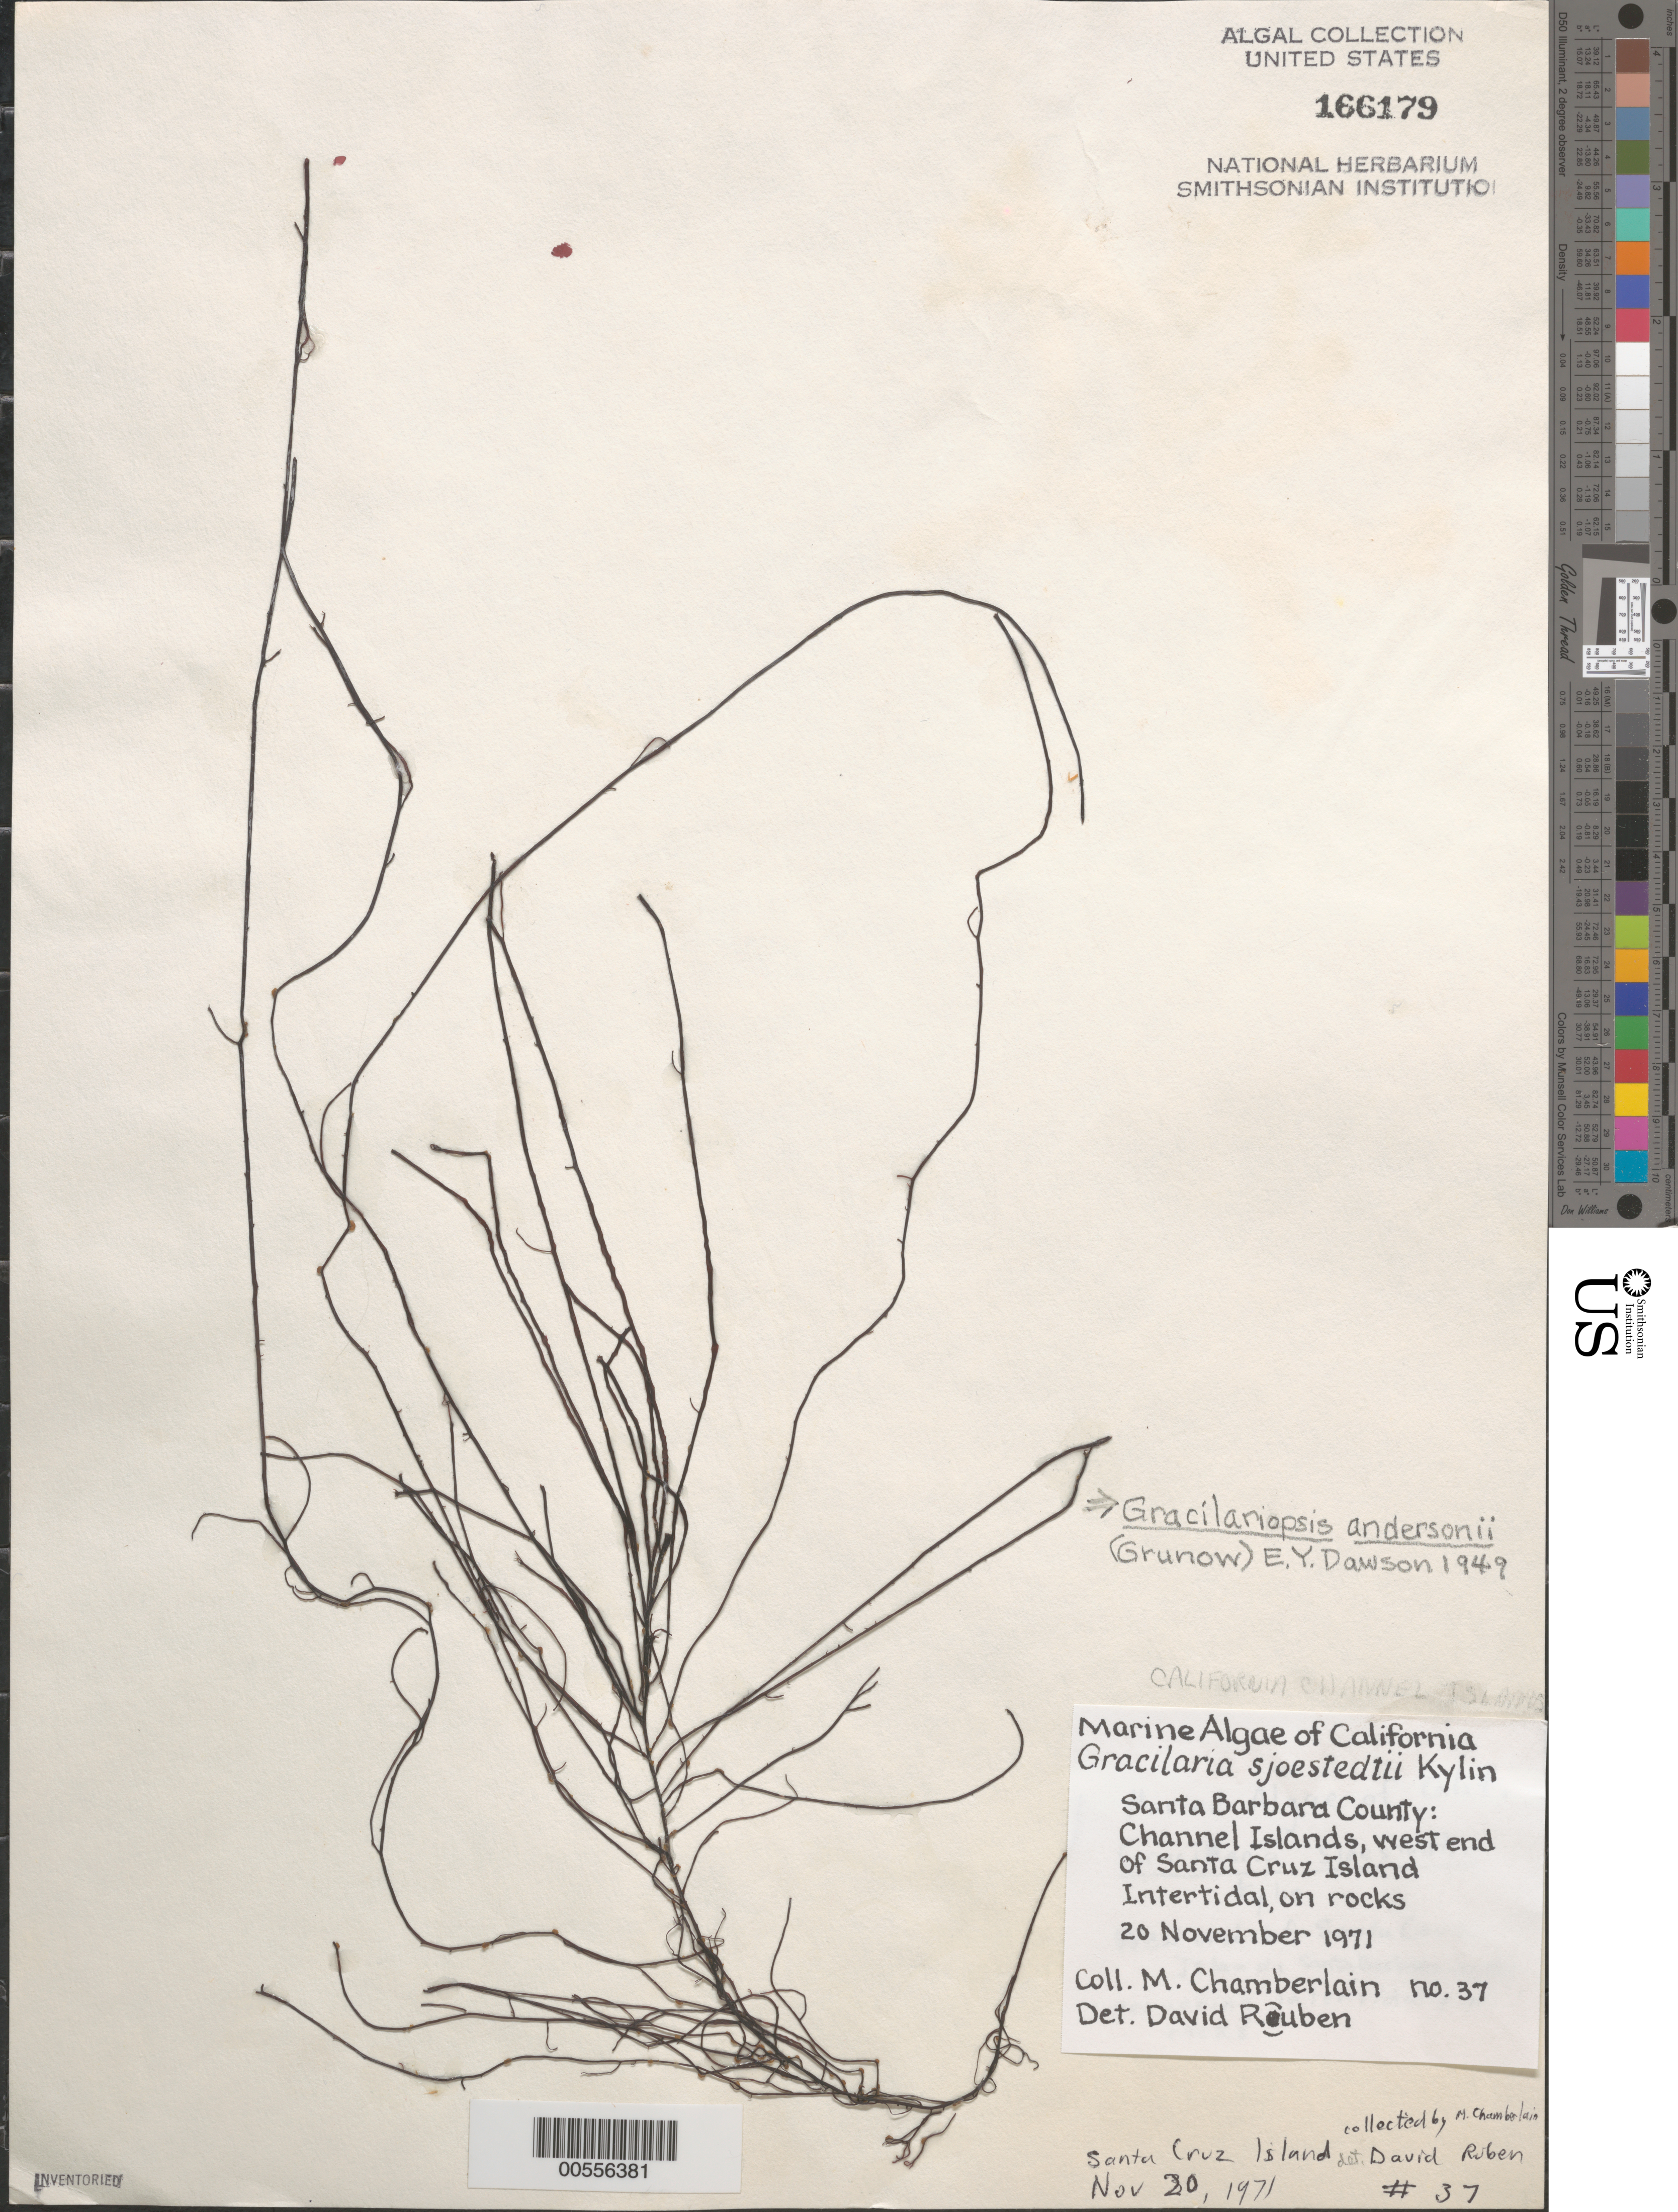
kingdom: Plantae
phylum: Rhodophyta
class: Florideophyceae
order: Gracilariales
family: Gracilariaceae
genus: Gracilariopsis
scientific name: Gracilariopsis andersonii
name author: (Grunow) E.Y. Dawson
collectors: M. Chamberlain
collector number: Ruben 37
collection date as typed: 20 Nov 1971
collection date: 1971-11-20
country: United States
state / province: California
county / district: Santa Barbara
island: Santa Cruz Island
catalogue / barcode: US 166179